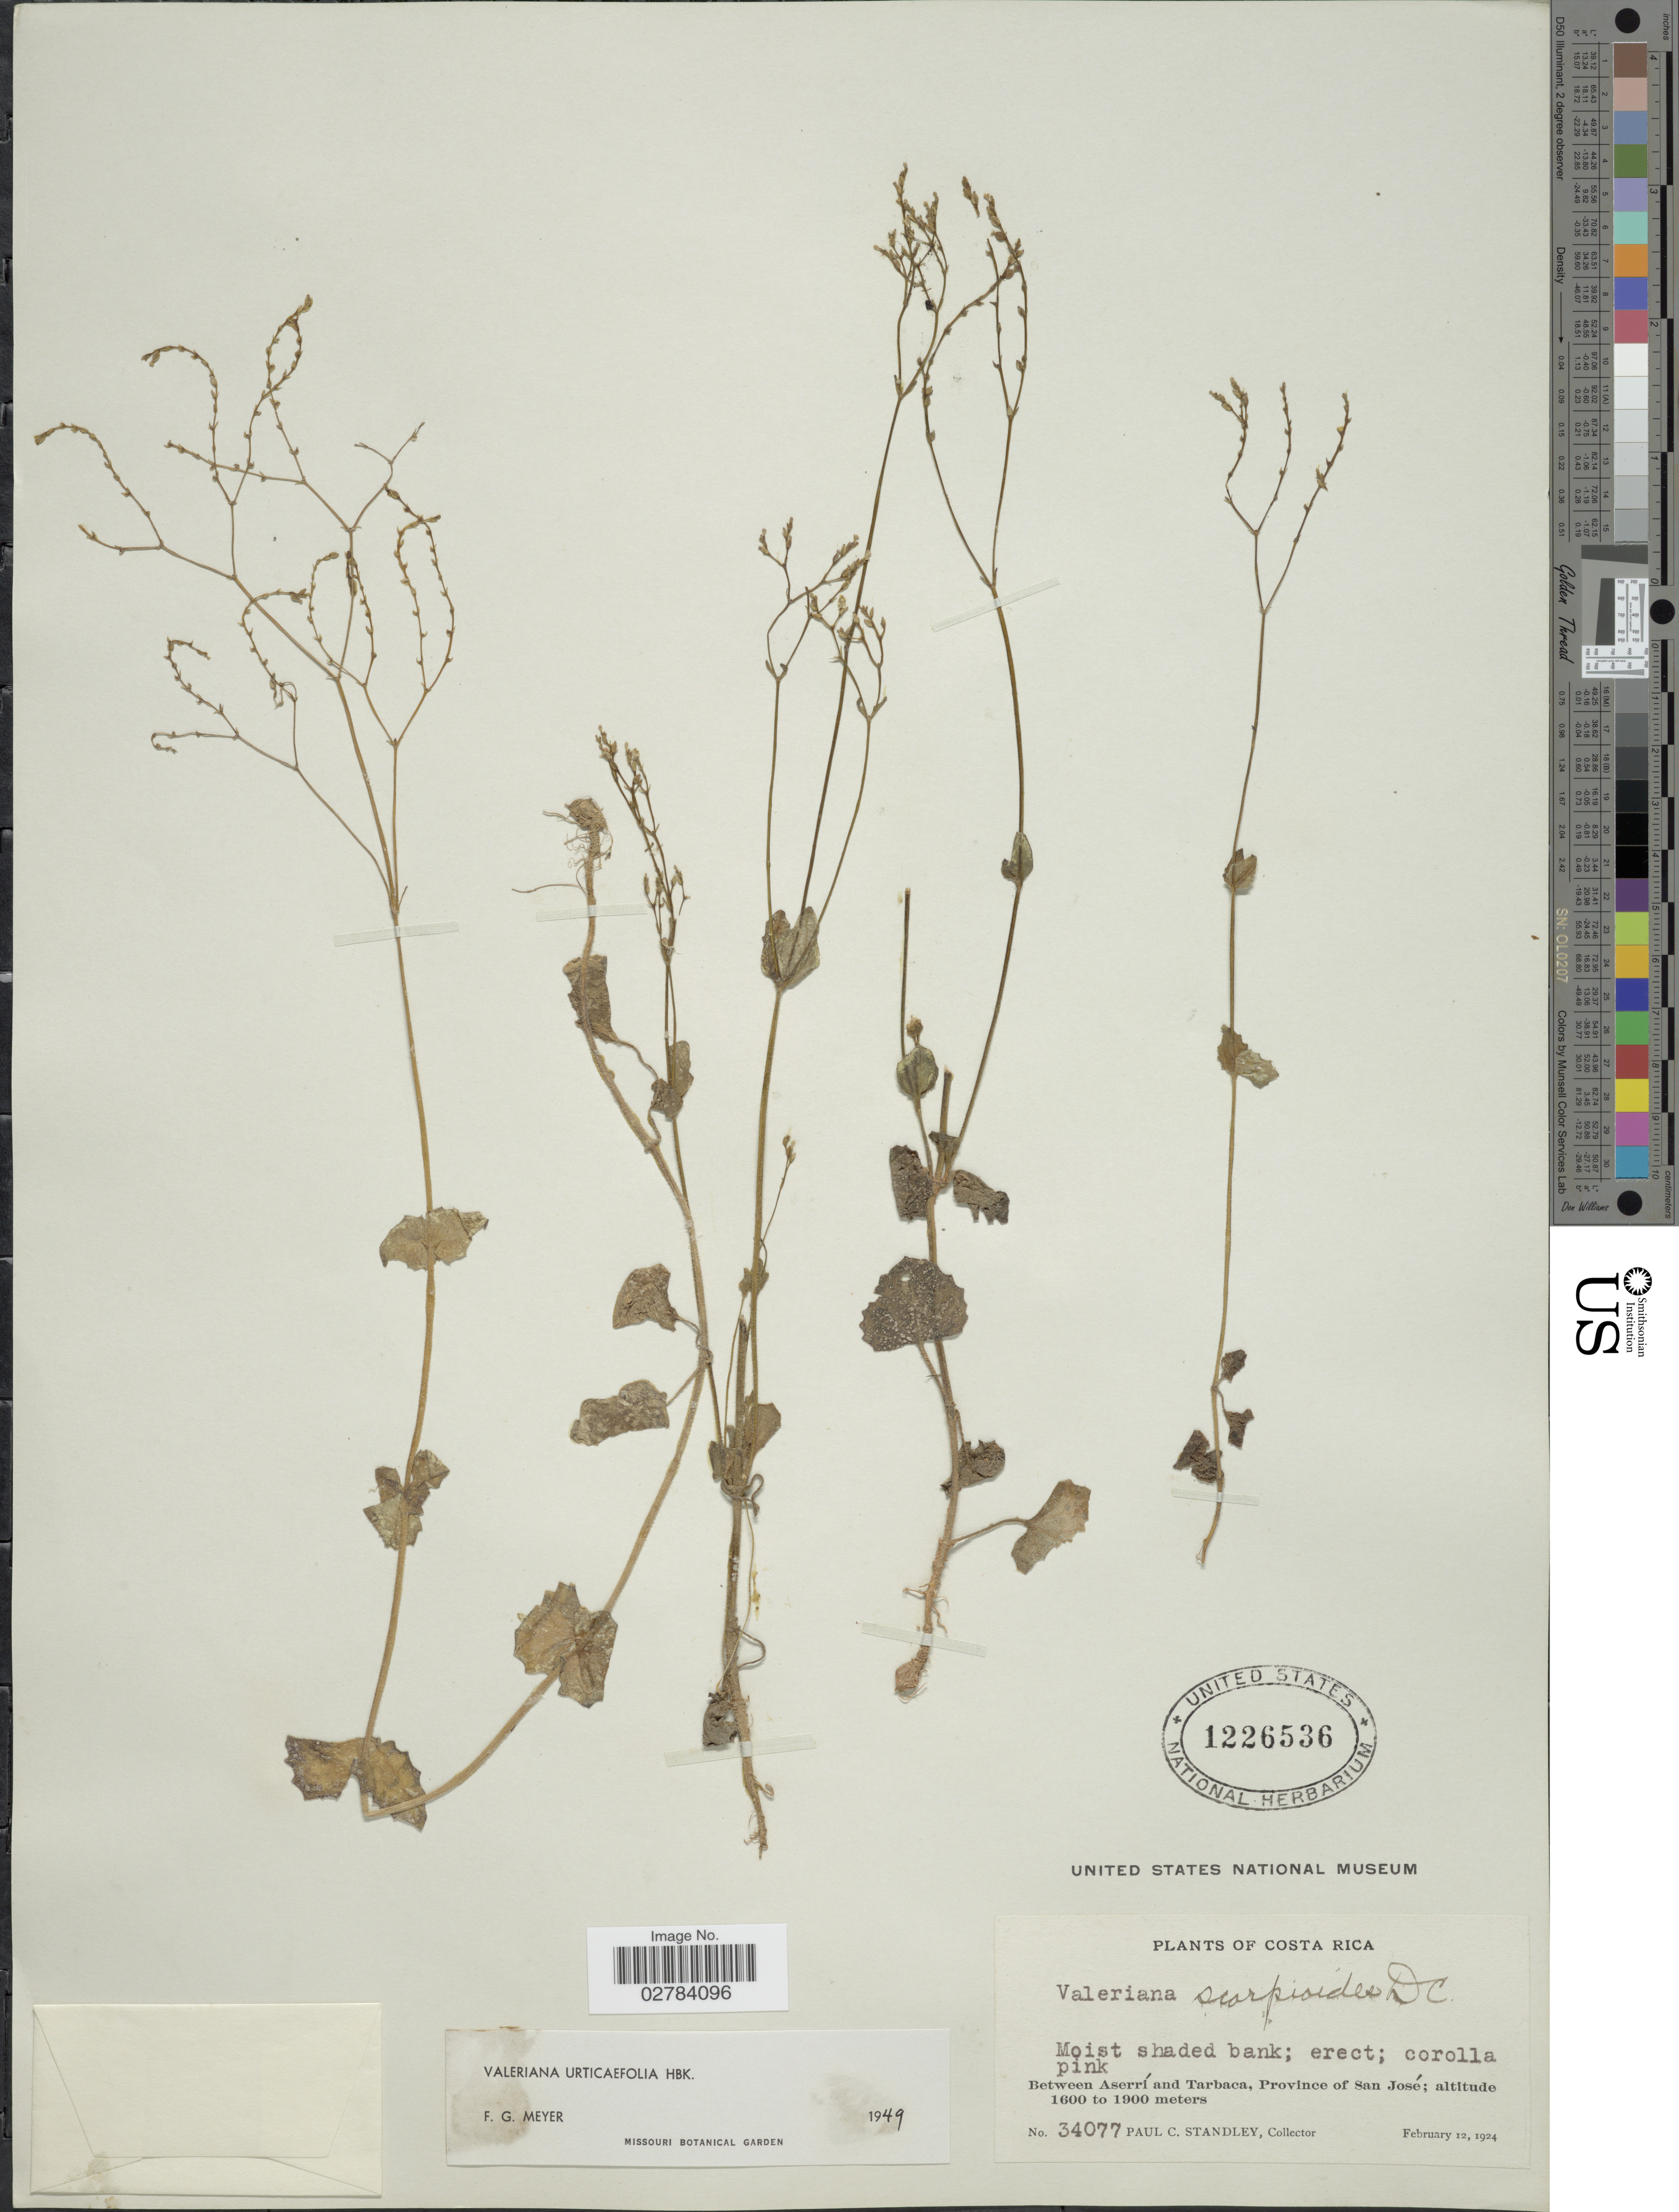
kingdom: Plantae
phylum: Tracheophyta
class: Magnoliopsida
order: Dipsacales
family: Caprifoliaceae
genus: Valeriana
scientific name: Valeriana urticaefolia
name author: Kunth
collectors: P. C. Standley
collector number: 34077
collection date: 1924-02-12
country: Costa Rica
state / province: San José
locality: Between Aserrí and Tarbaca.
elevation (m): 1600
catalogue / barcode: US 1226536